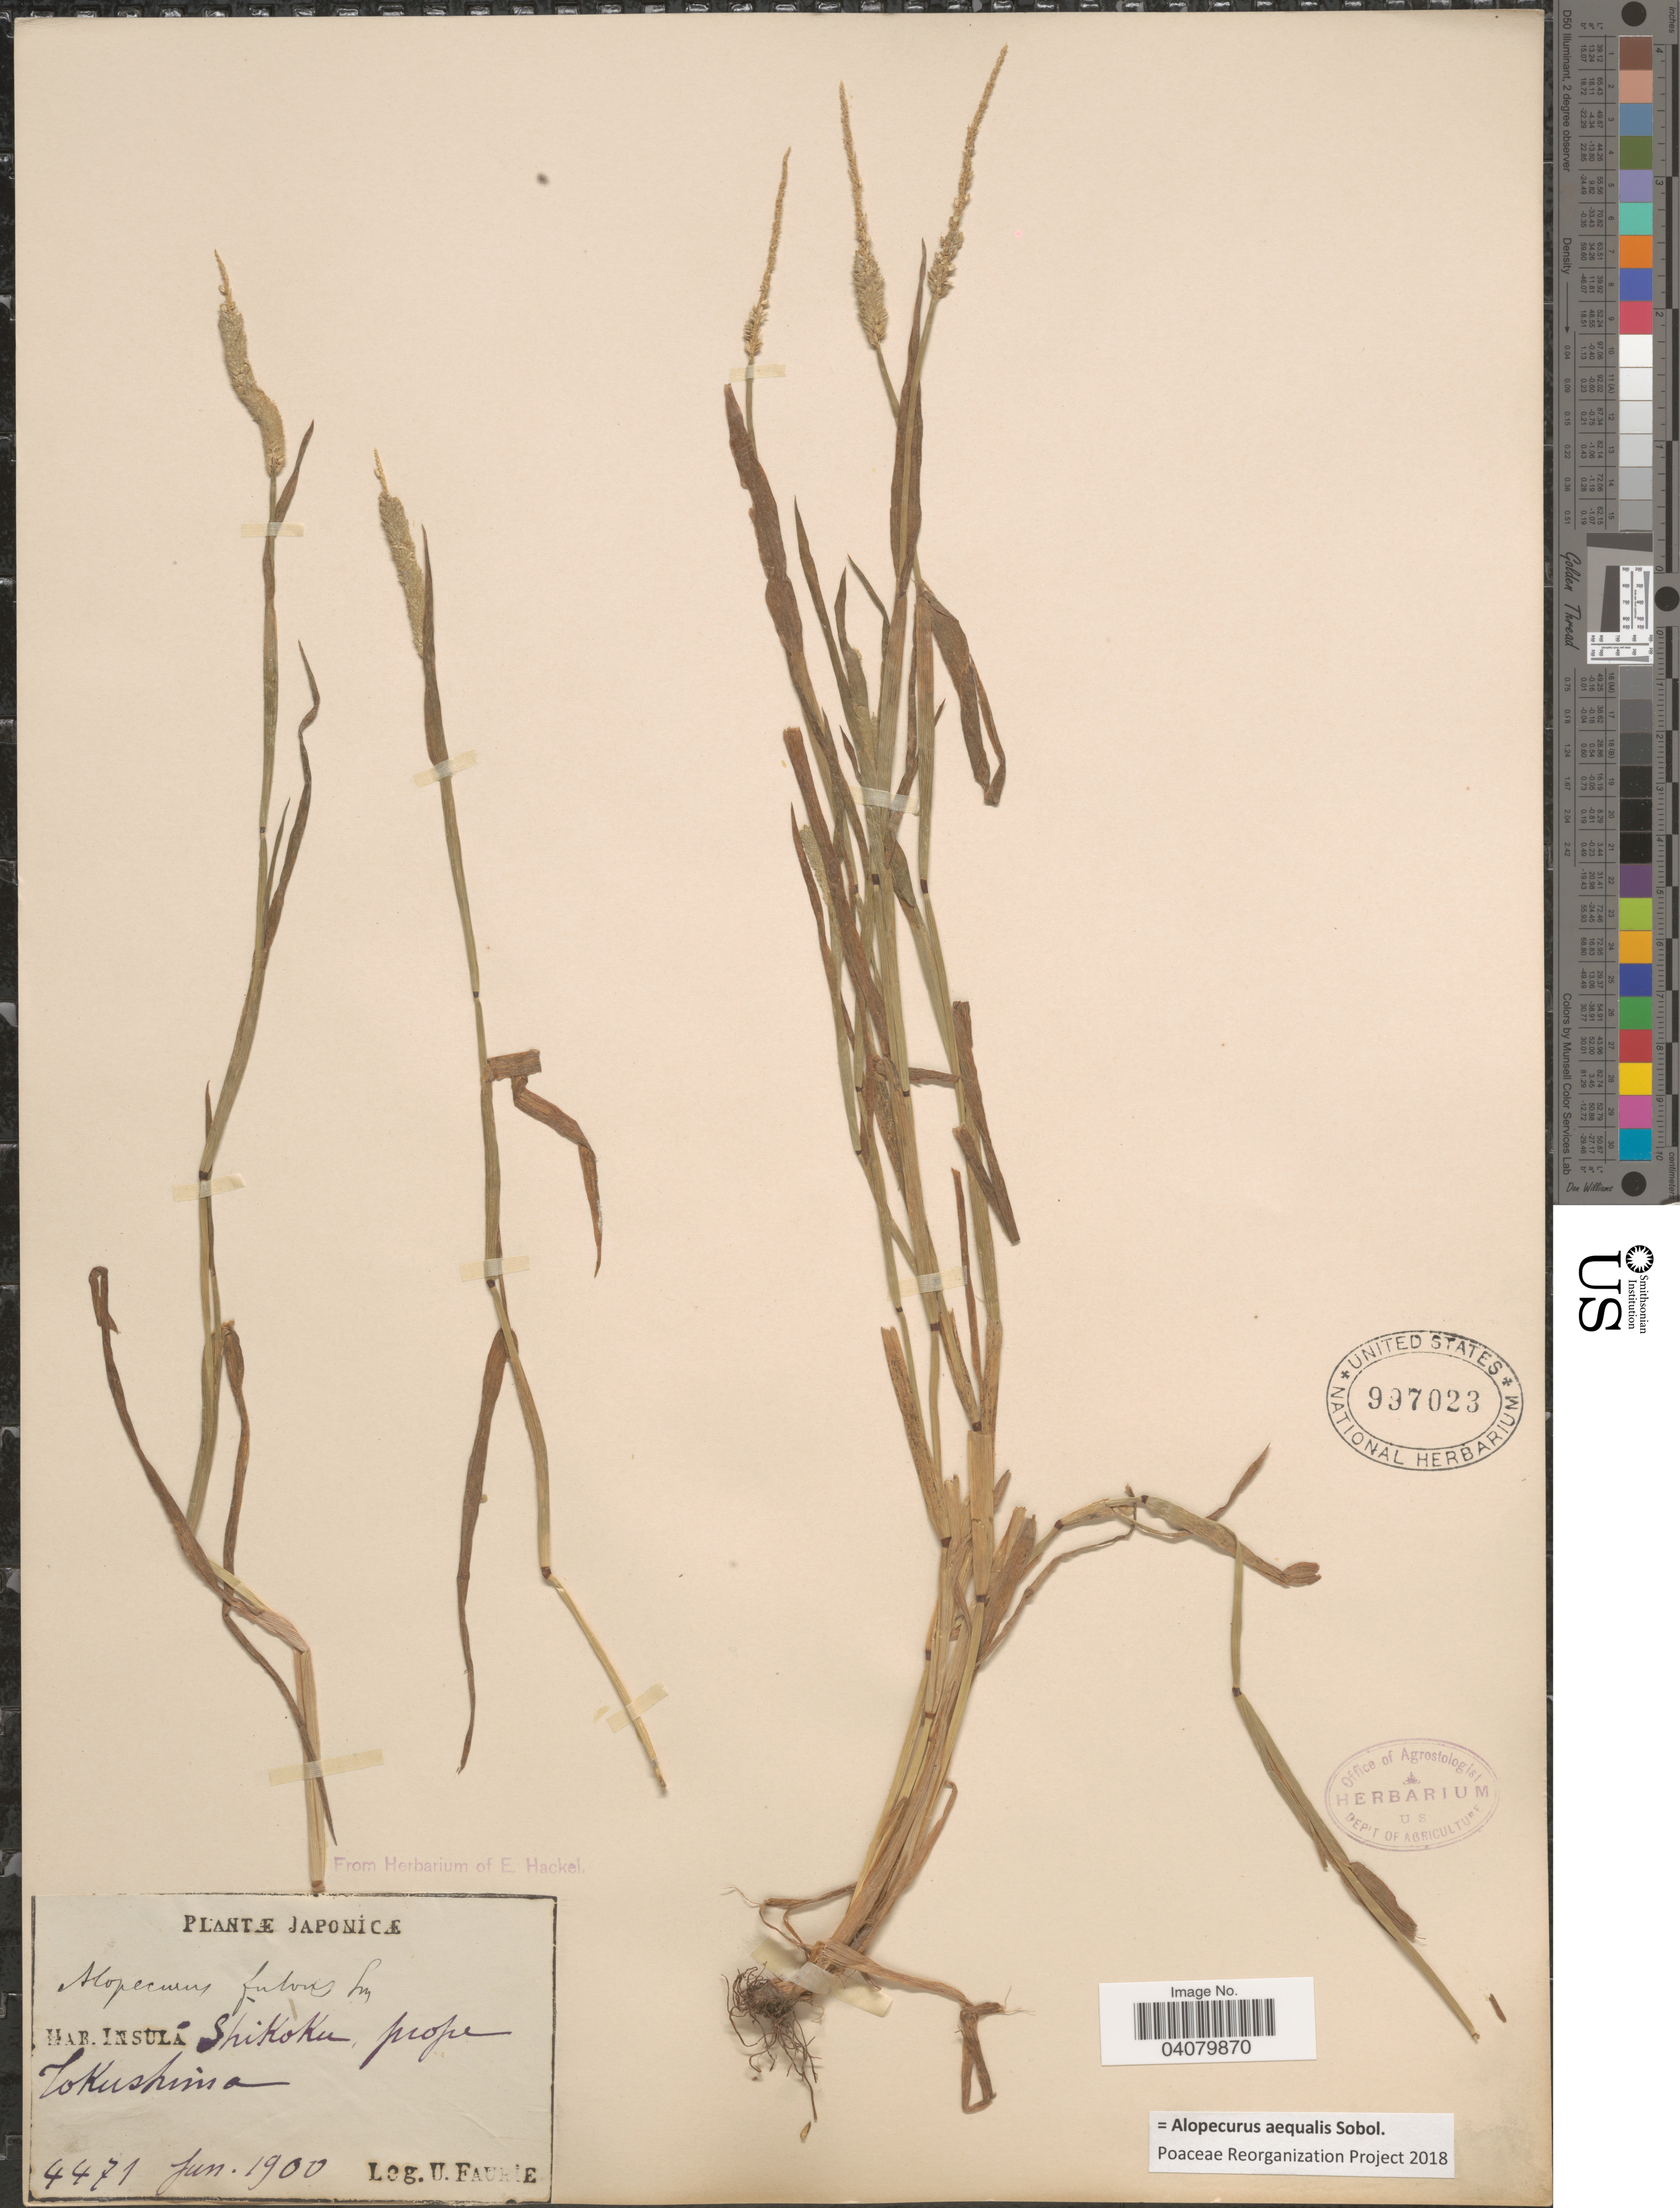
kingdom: Plantae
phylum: Tracheophyta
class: Liliopsida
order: Poales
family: Poaceae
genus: Alopecurus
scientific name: Alopecurus aequalis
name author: Sobol.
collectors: U. Faurie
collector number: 4471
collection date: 1900-06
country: Japan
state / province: Tokusima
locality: Insulá Shikoku, prope Tokushima.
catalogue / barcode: US 997023